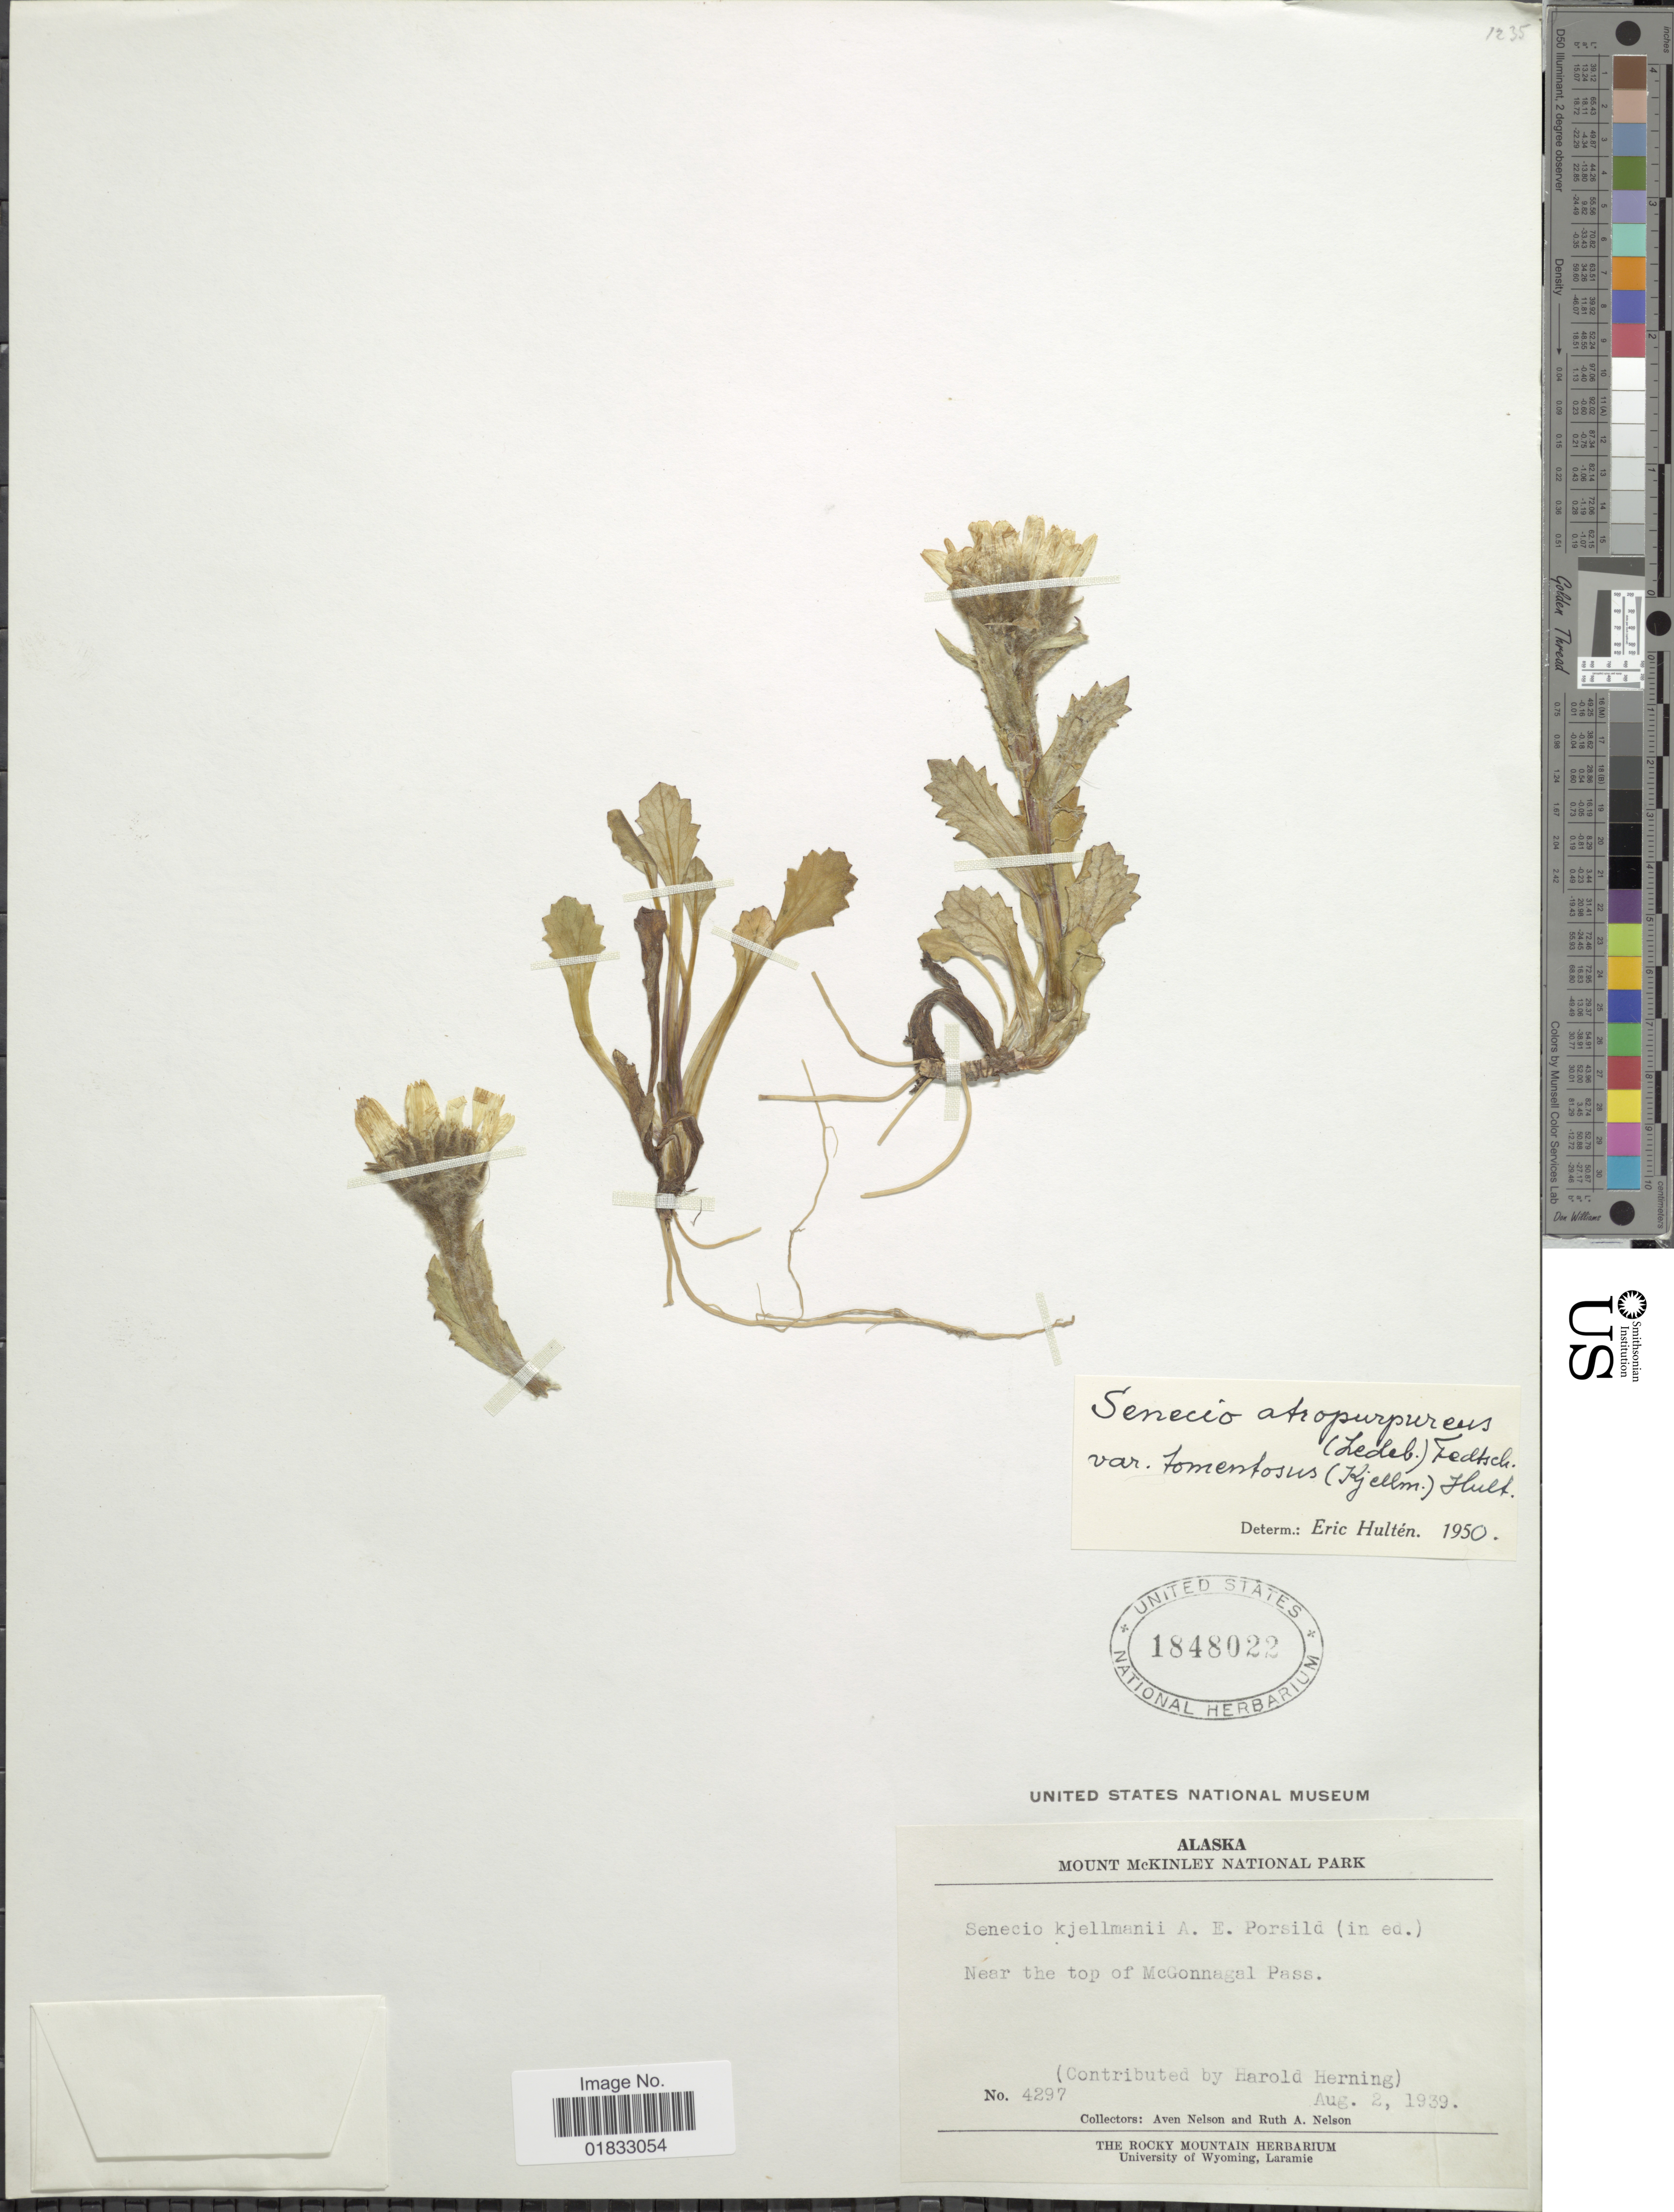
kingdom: Plantae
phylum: Tracheophyta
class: Magnoliopsida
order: Asterales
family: Asteraceae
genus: Tephroseris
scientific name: Tephroseris kjellmanii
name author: (A.E. Porsild) Holub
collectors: A. Nelson & R. A. Nelson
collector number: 4297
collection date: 1939-08-02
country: United States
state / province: Alaska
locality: Mount McKinley National Park, near the top of McGonnagal Pass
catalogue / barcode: US 1848022